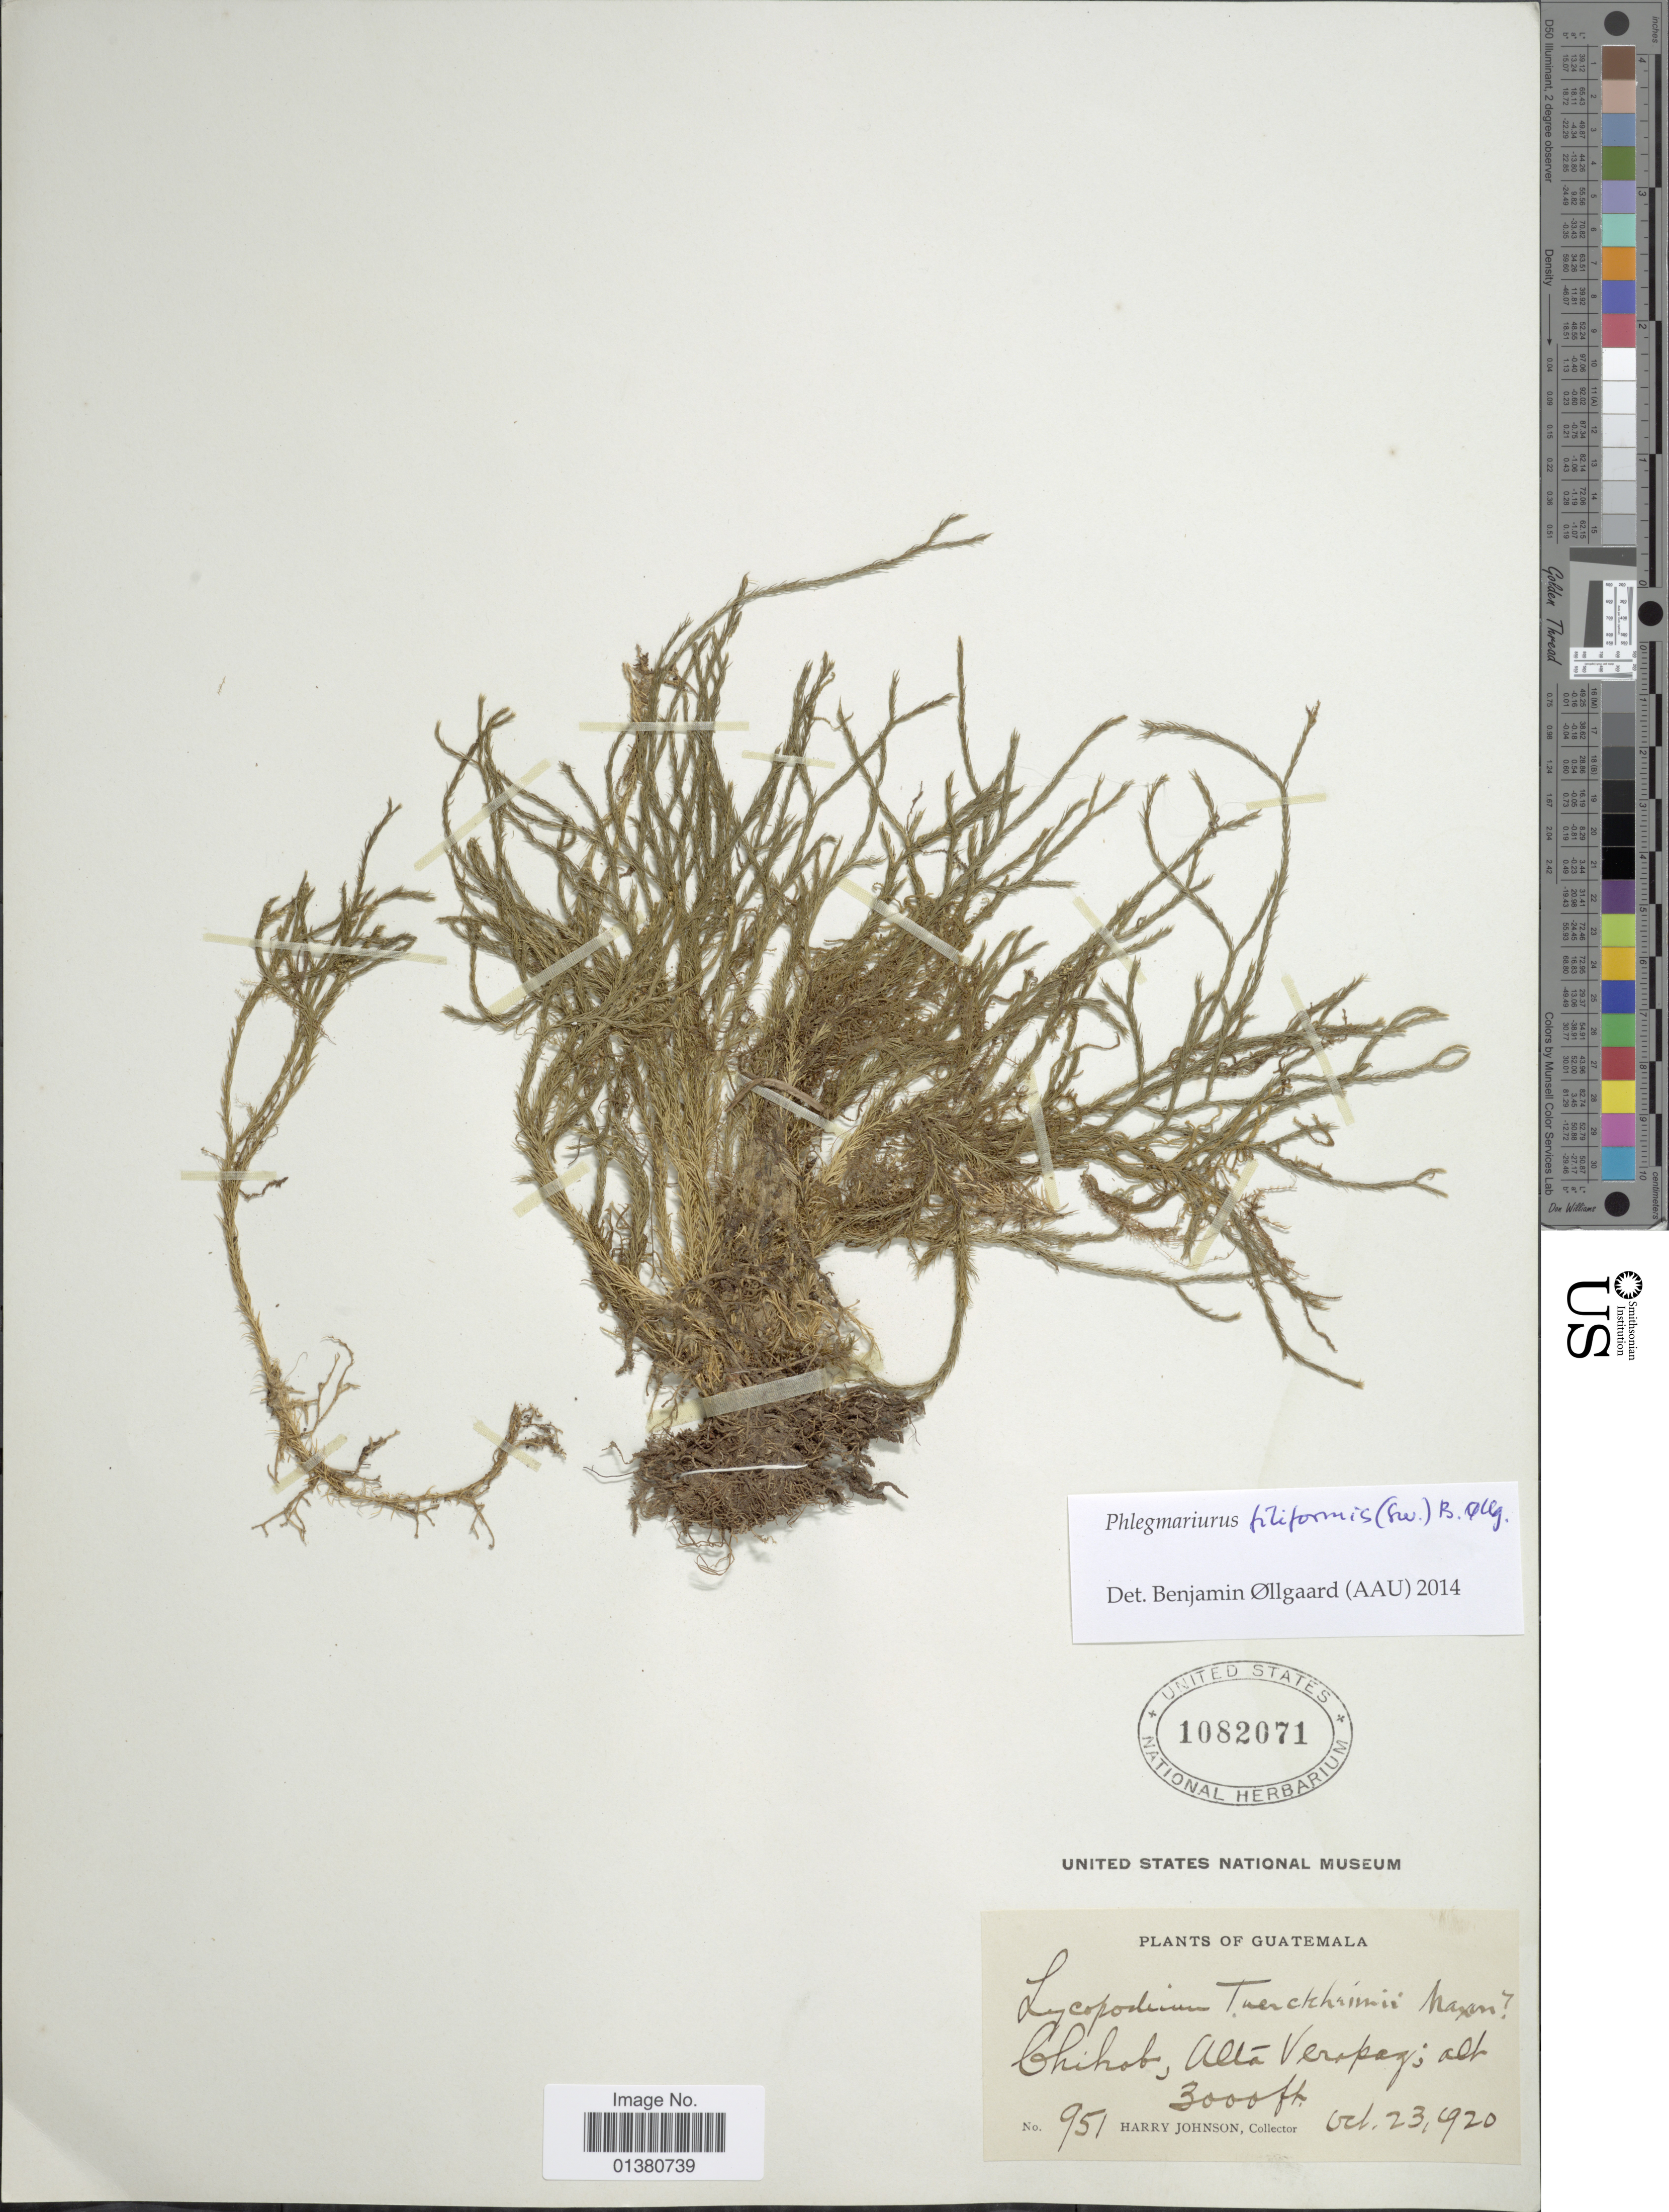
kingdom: Plantae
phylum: Tracheophyta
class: Lycopodiopsida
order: Lycopodiales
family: Lycopodiaceae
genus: Phlegmariurus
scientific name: Phlegmariurus filiformis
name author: (Sw.) W.H. Wagner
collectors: H. Johnson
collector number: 951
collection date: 1920-10-23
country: Guatemala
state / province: Alta Verapaz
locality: Chijob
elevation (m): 914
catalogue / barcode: US 1082071